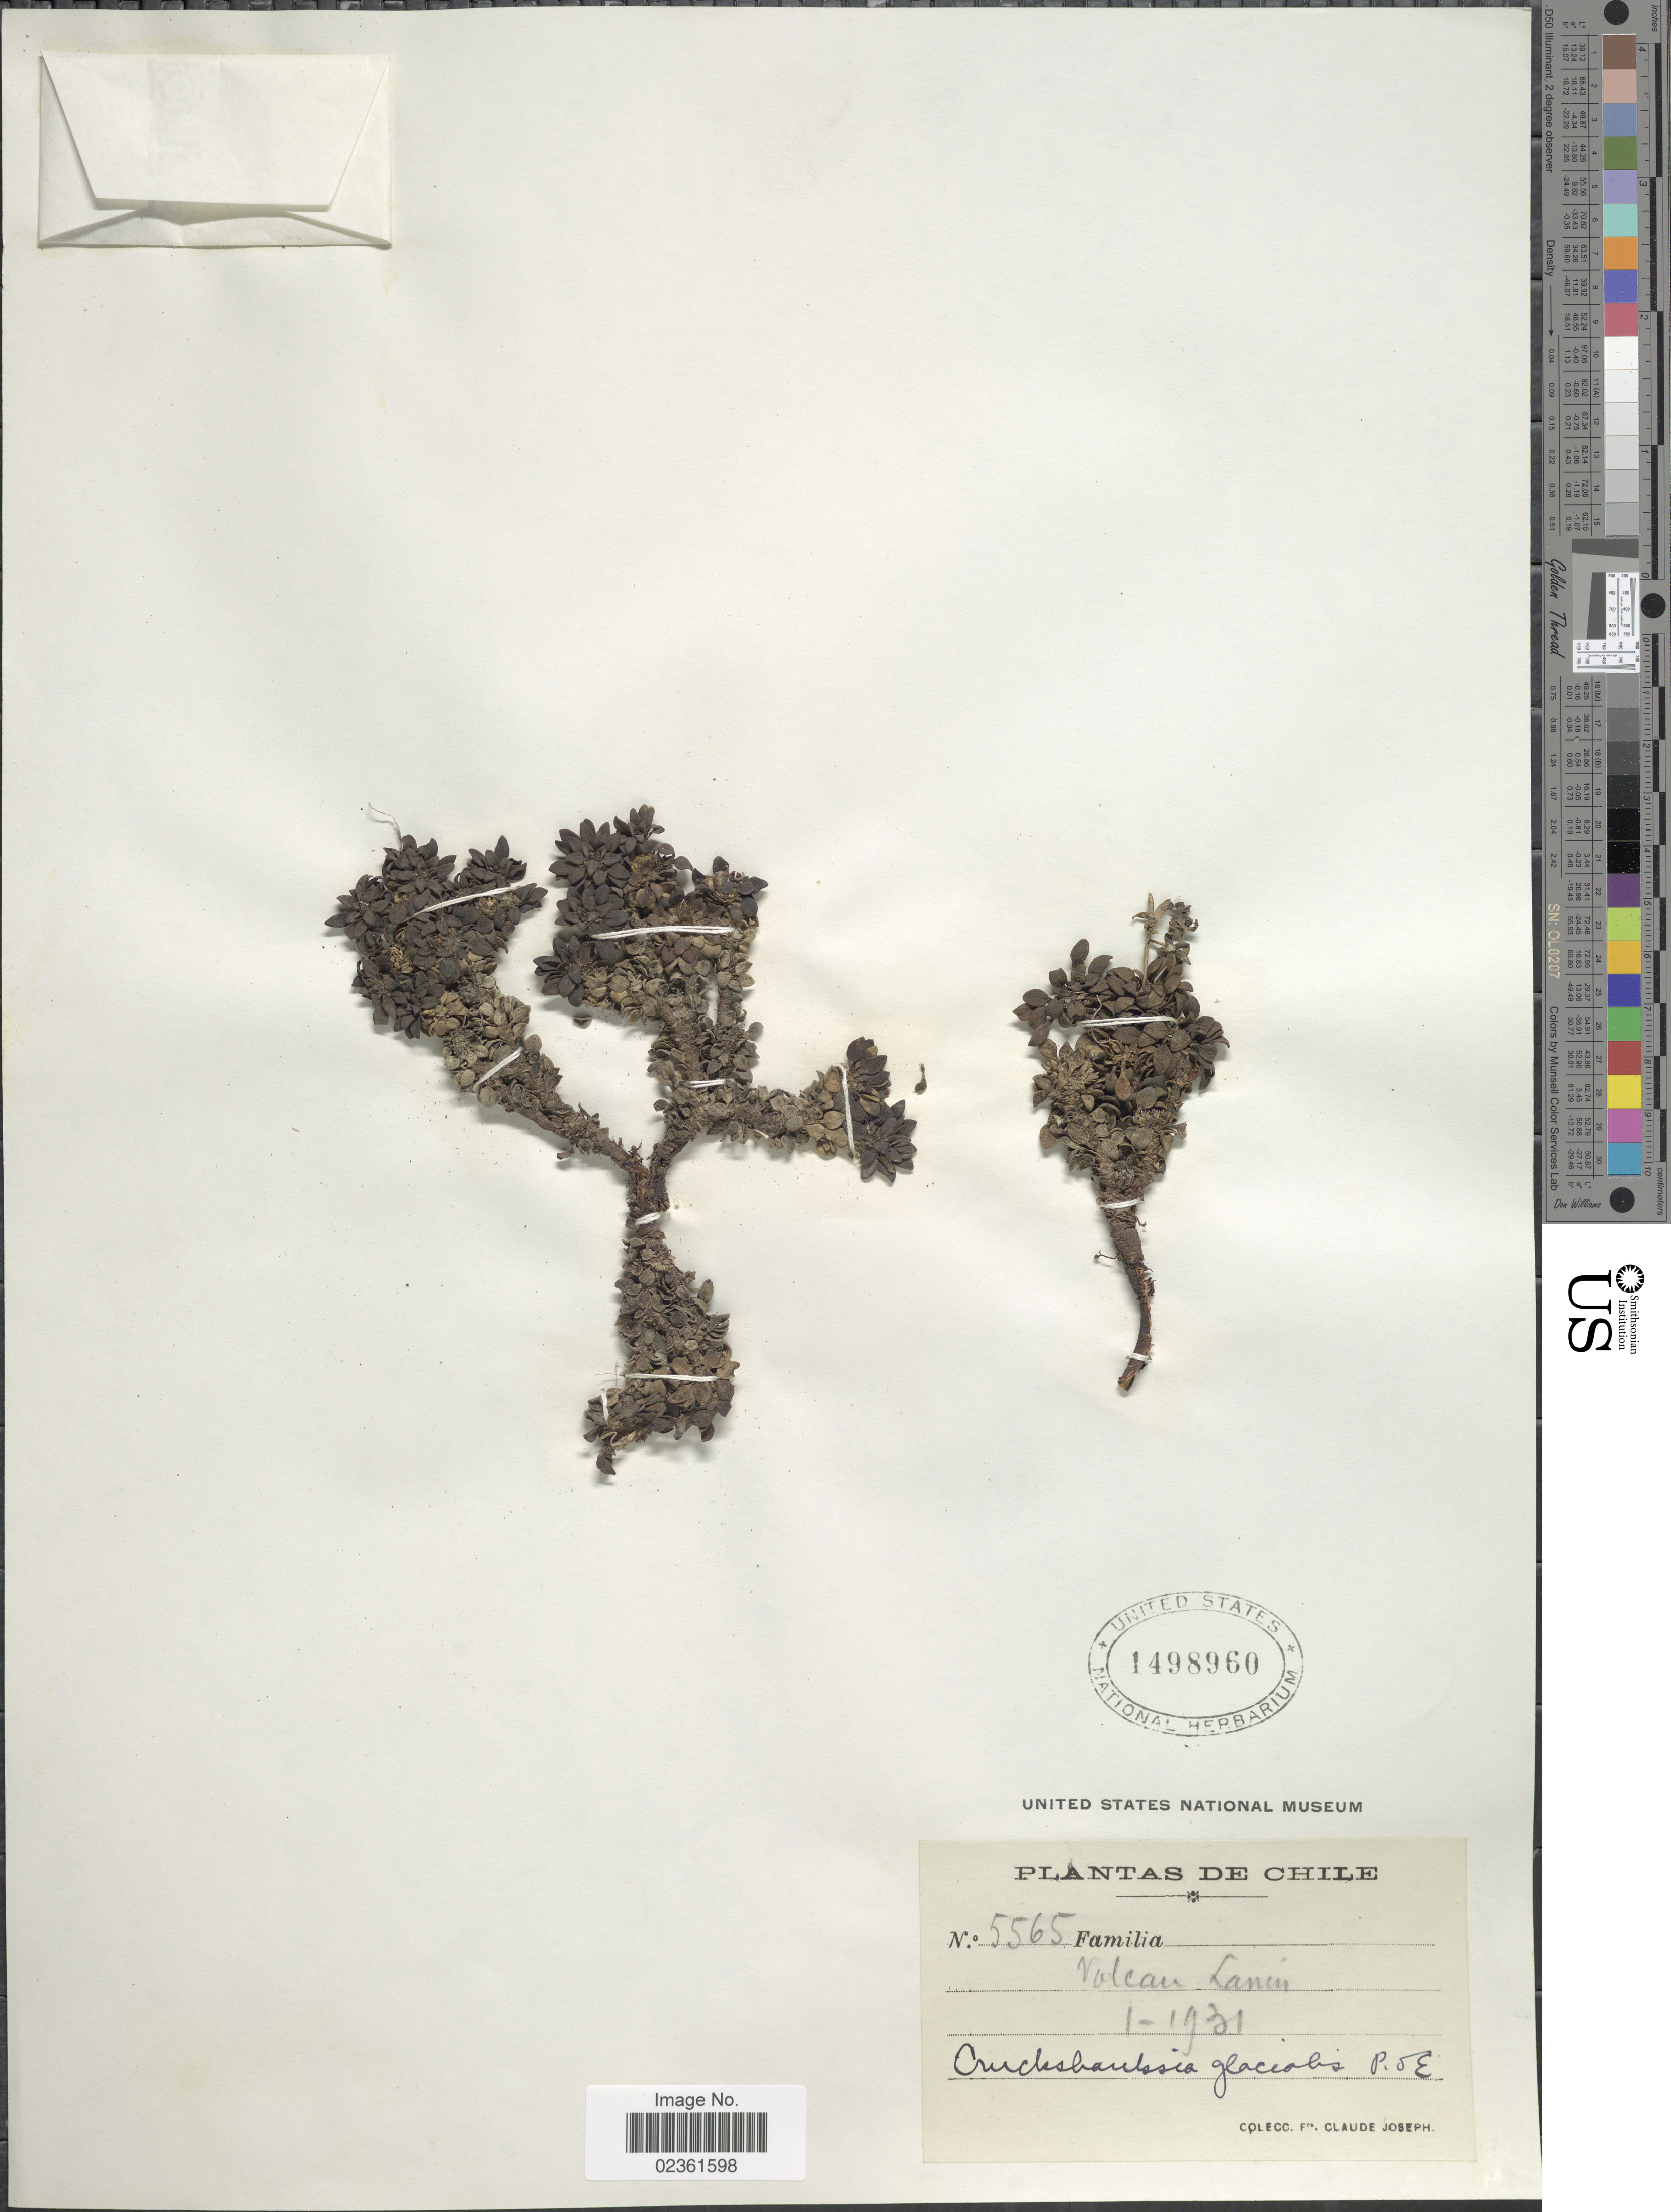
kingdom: Plantae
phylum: Tracheophyta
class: Magnoliopsida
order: Gentianales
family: Rubiaceae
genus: Oreopolus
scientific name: Oreopolus glacialis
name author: (Poepp.) Ricardi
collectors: Bro. Claude-Joseph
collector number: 5565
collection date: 1931-01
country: Chile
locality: Volcan Lanin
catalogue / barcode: US 1498960